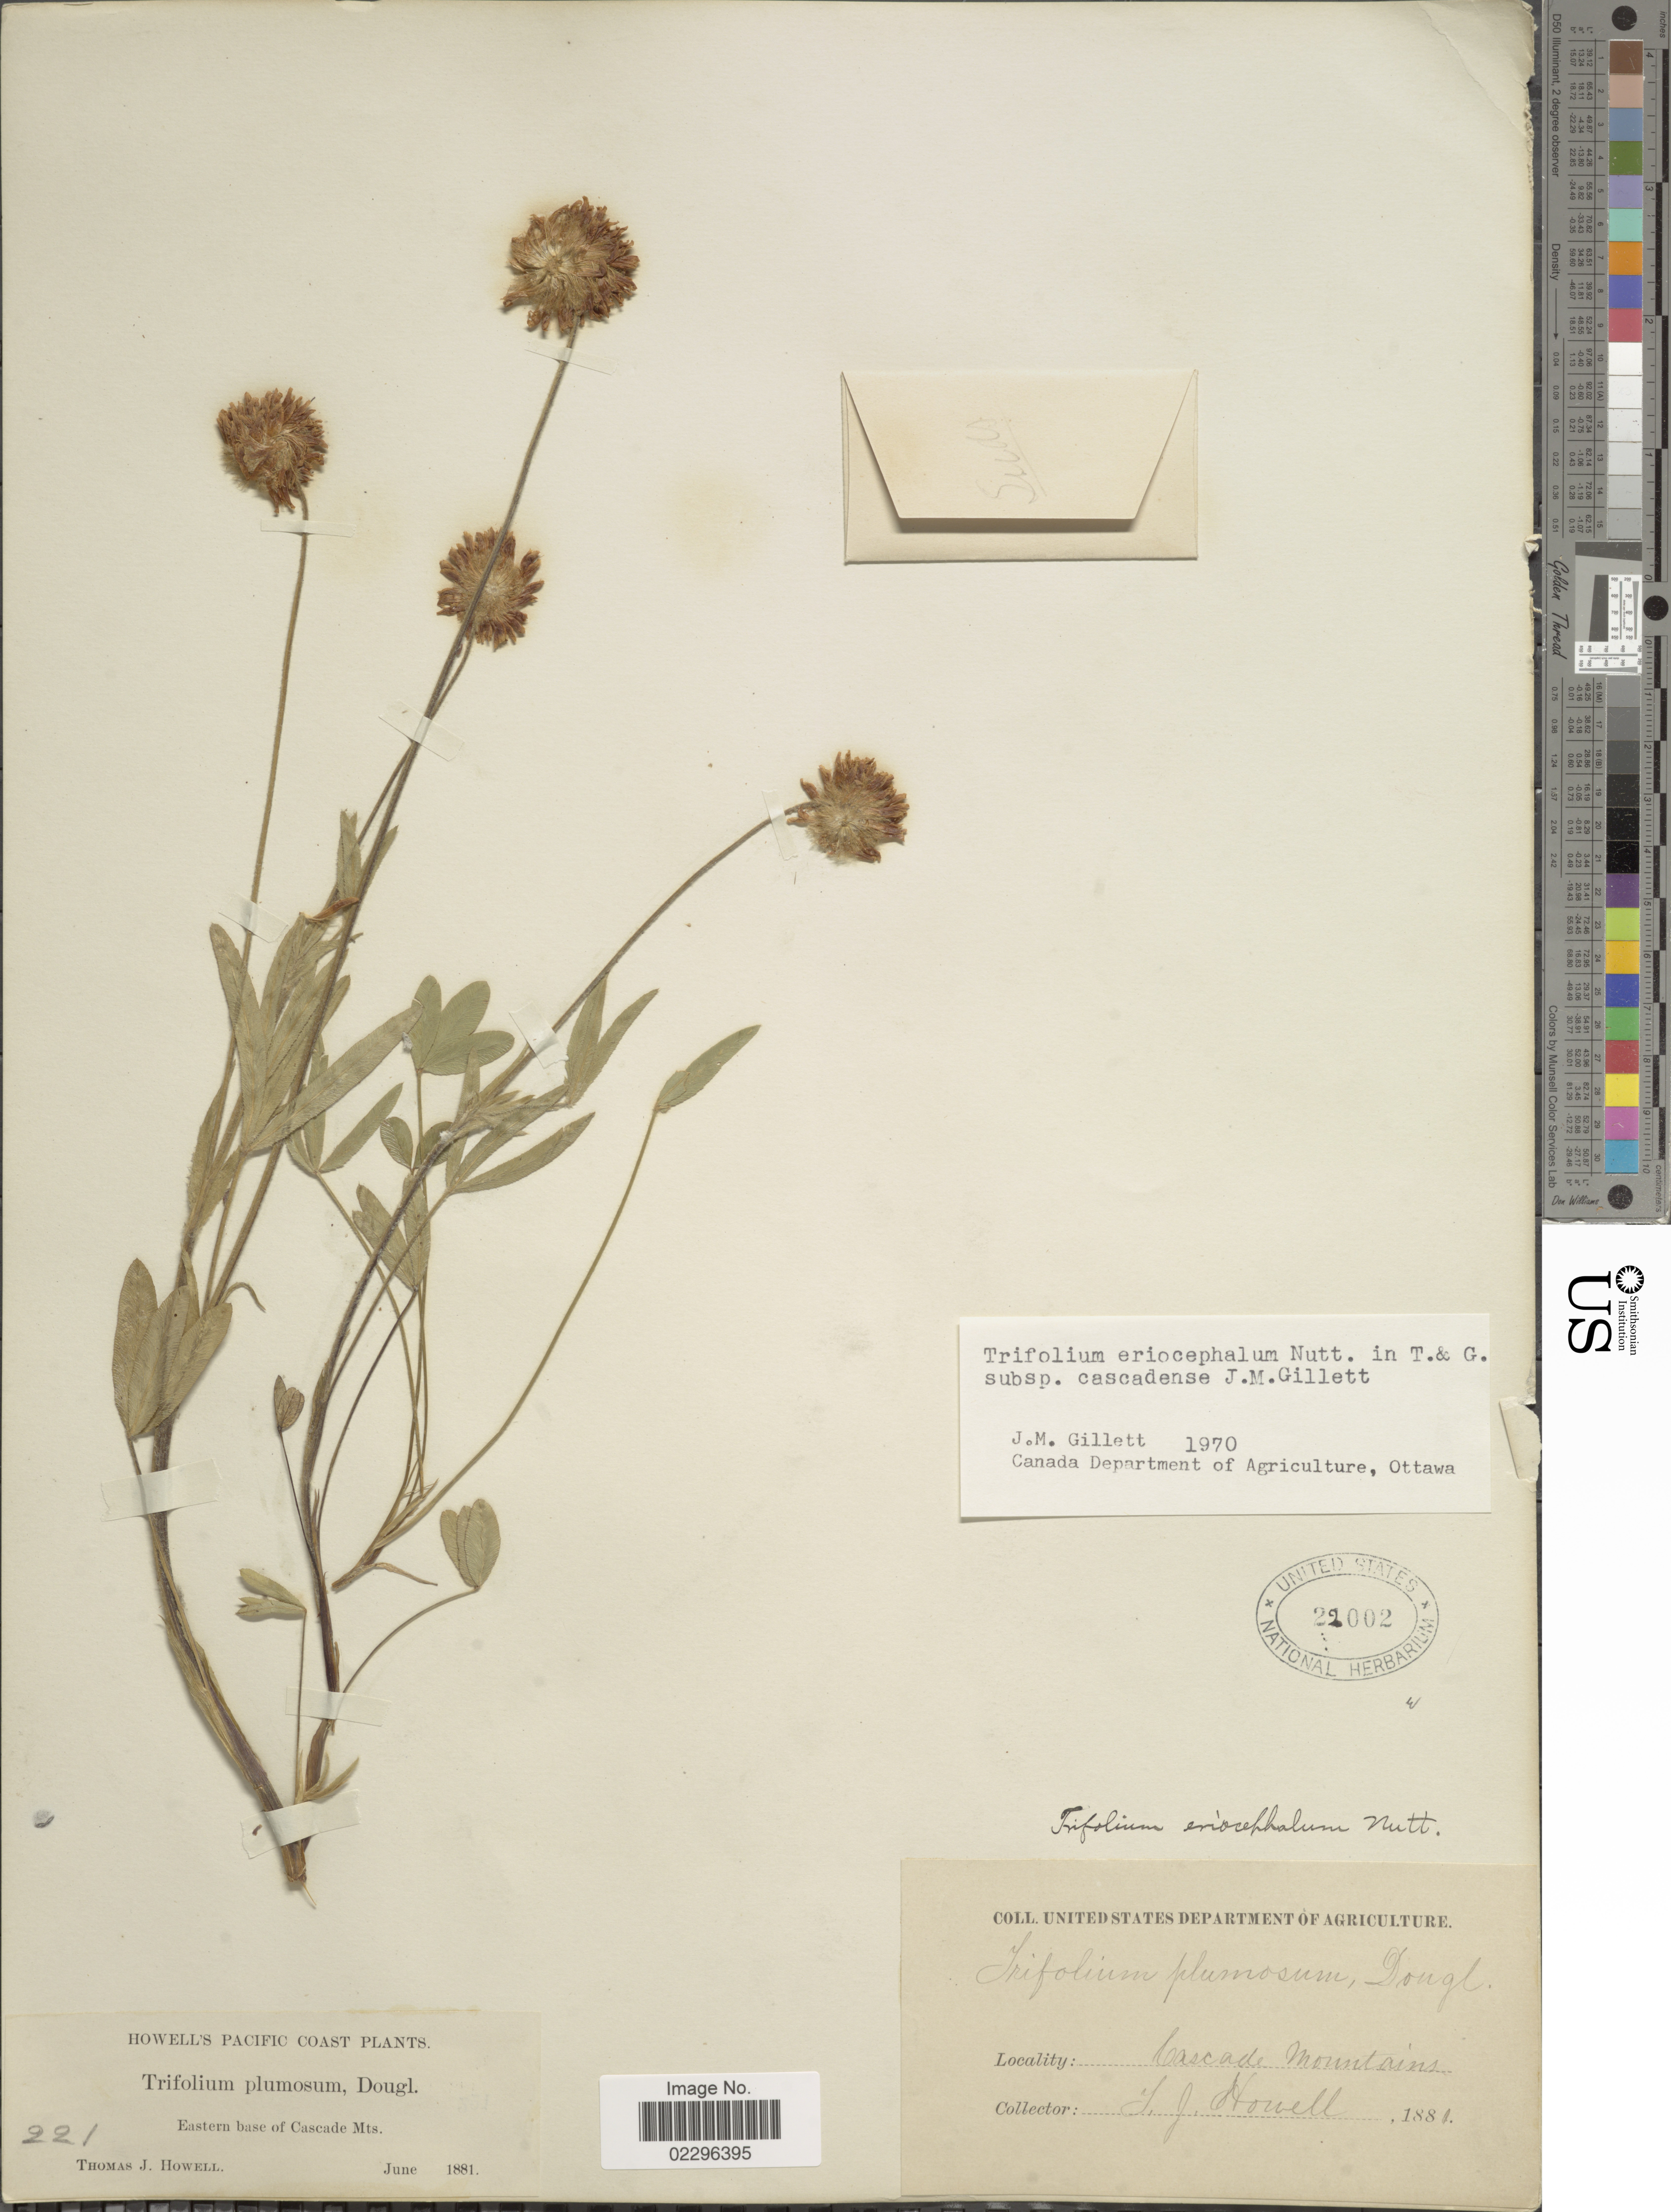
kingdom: Plantae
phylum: Tracheophyta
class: Magnoliopsida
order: Fabales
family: Fabaceae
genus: Trifolium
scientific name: Trifolium eriocephalum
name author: Nutt.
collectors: T. J. Howell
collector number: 221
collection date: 1881-06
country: United States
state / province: Oregon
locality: Pacific Coast. Eastern base, Cascade Mts.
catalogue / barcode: US 22002